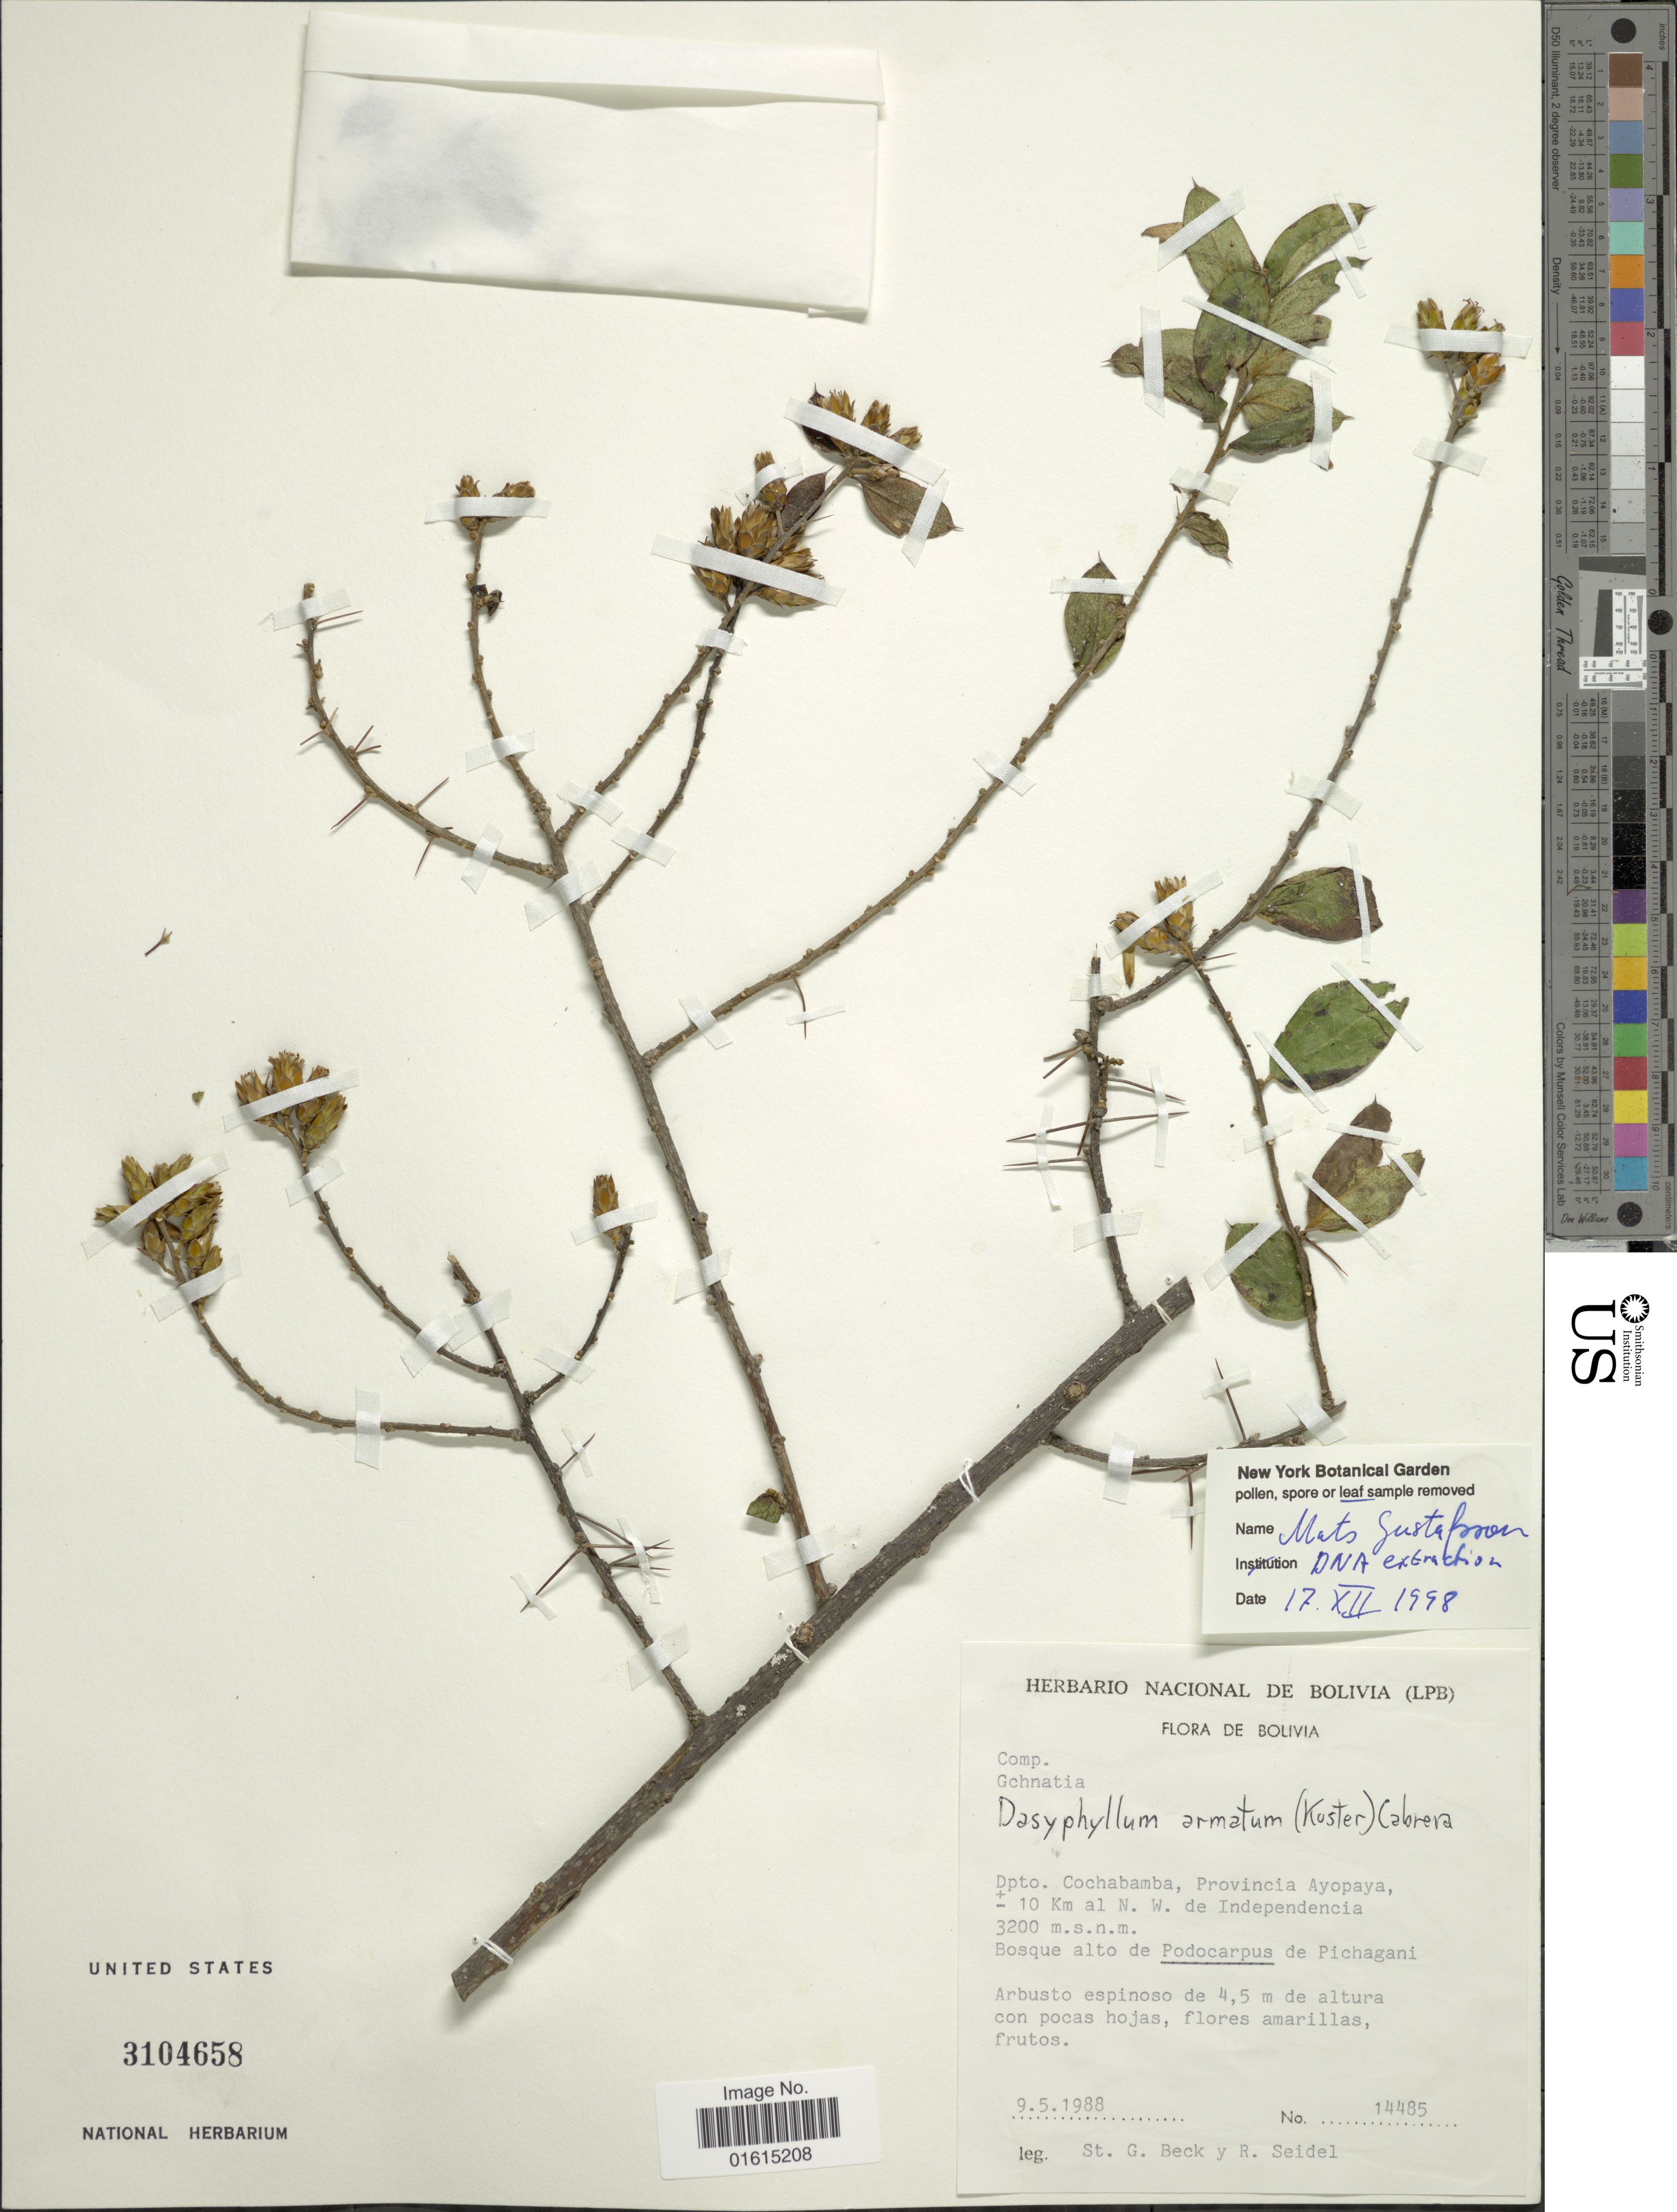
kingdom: Plantae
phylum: Tracheophyta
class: Magnoliopsida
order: Asterales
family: Asteraceae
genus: Dasyphyllum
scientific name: Dasyphyllum armatum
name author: (J. Kost.) Cabrera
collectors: S. G. Beck & R. Seidel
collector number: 14485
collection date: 1988-05-09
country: Bolivia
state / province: Cochabamba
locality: Dpto. Cochabamba, provincia Ayopaya ±10 km al N. W. de Independencia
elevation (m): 3200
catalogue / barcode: US 3104658